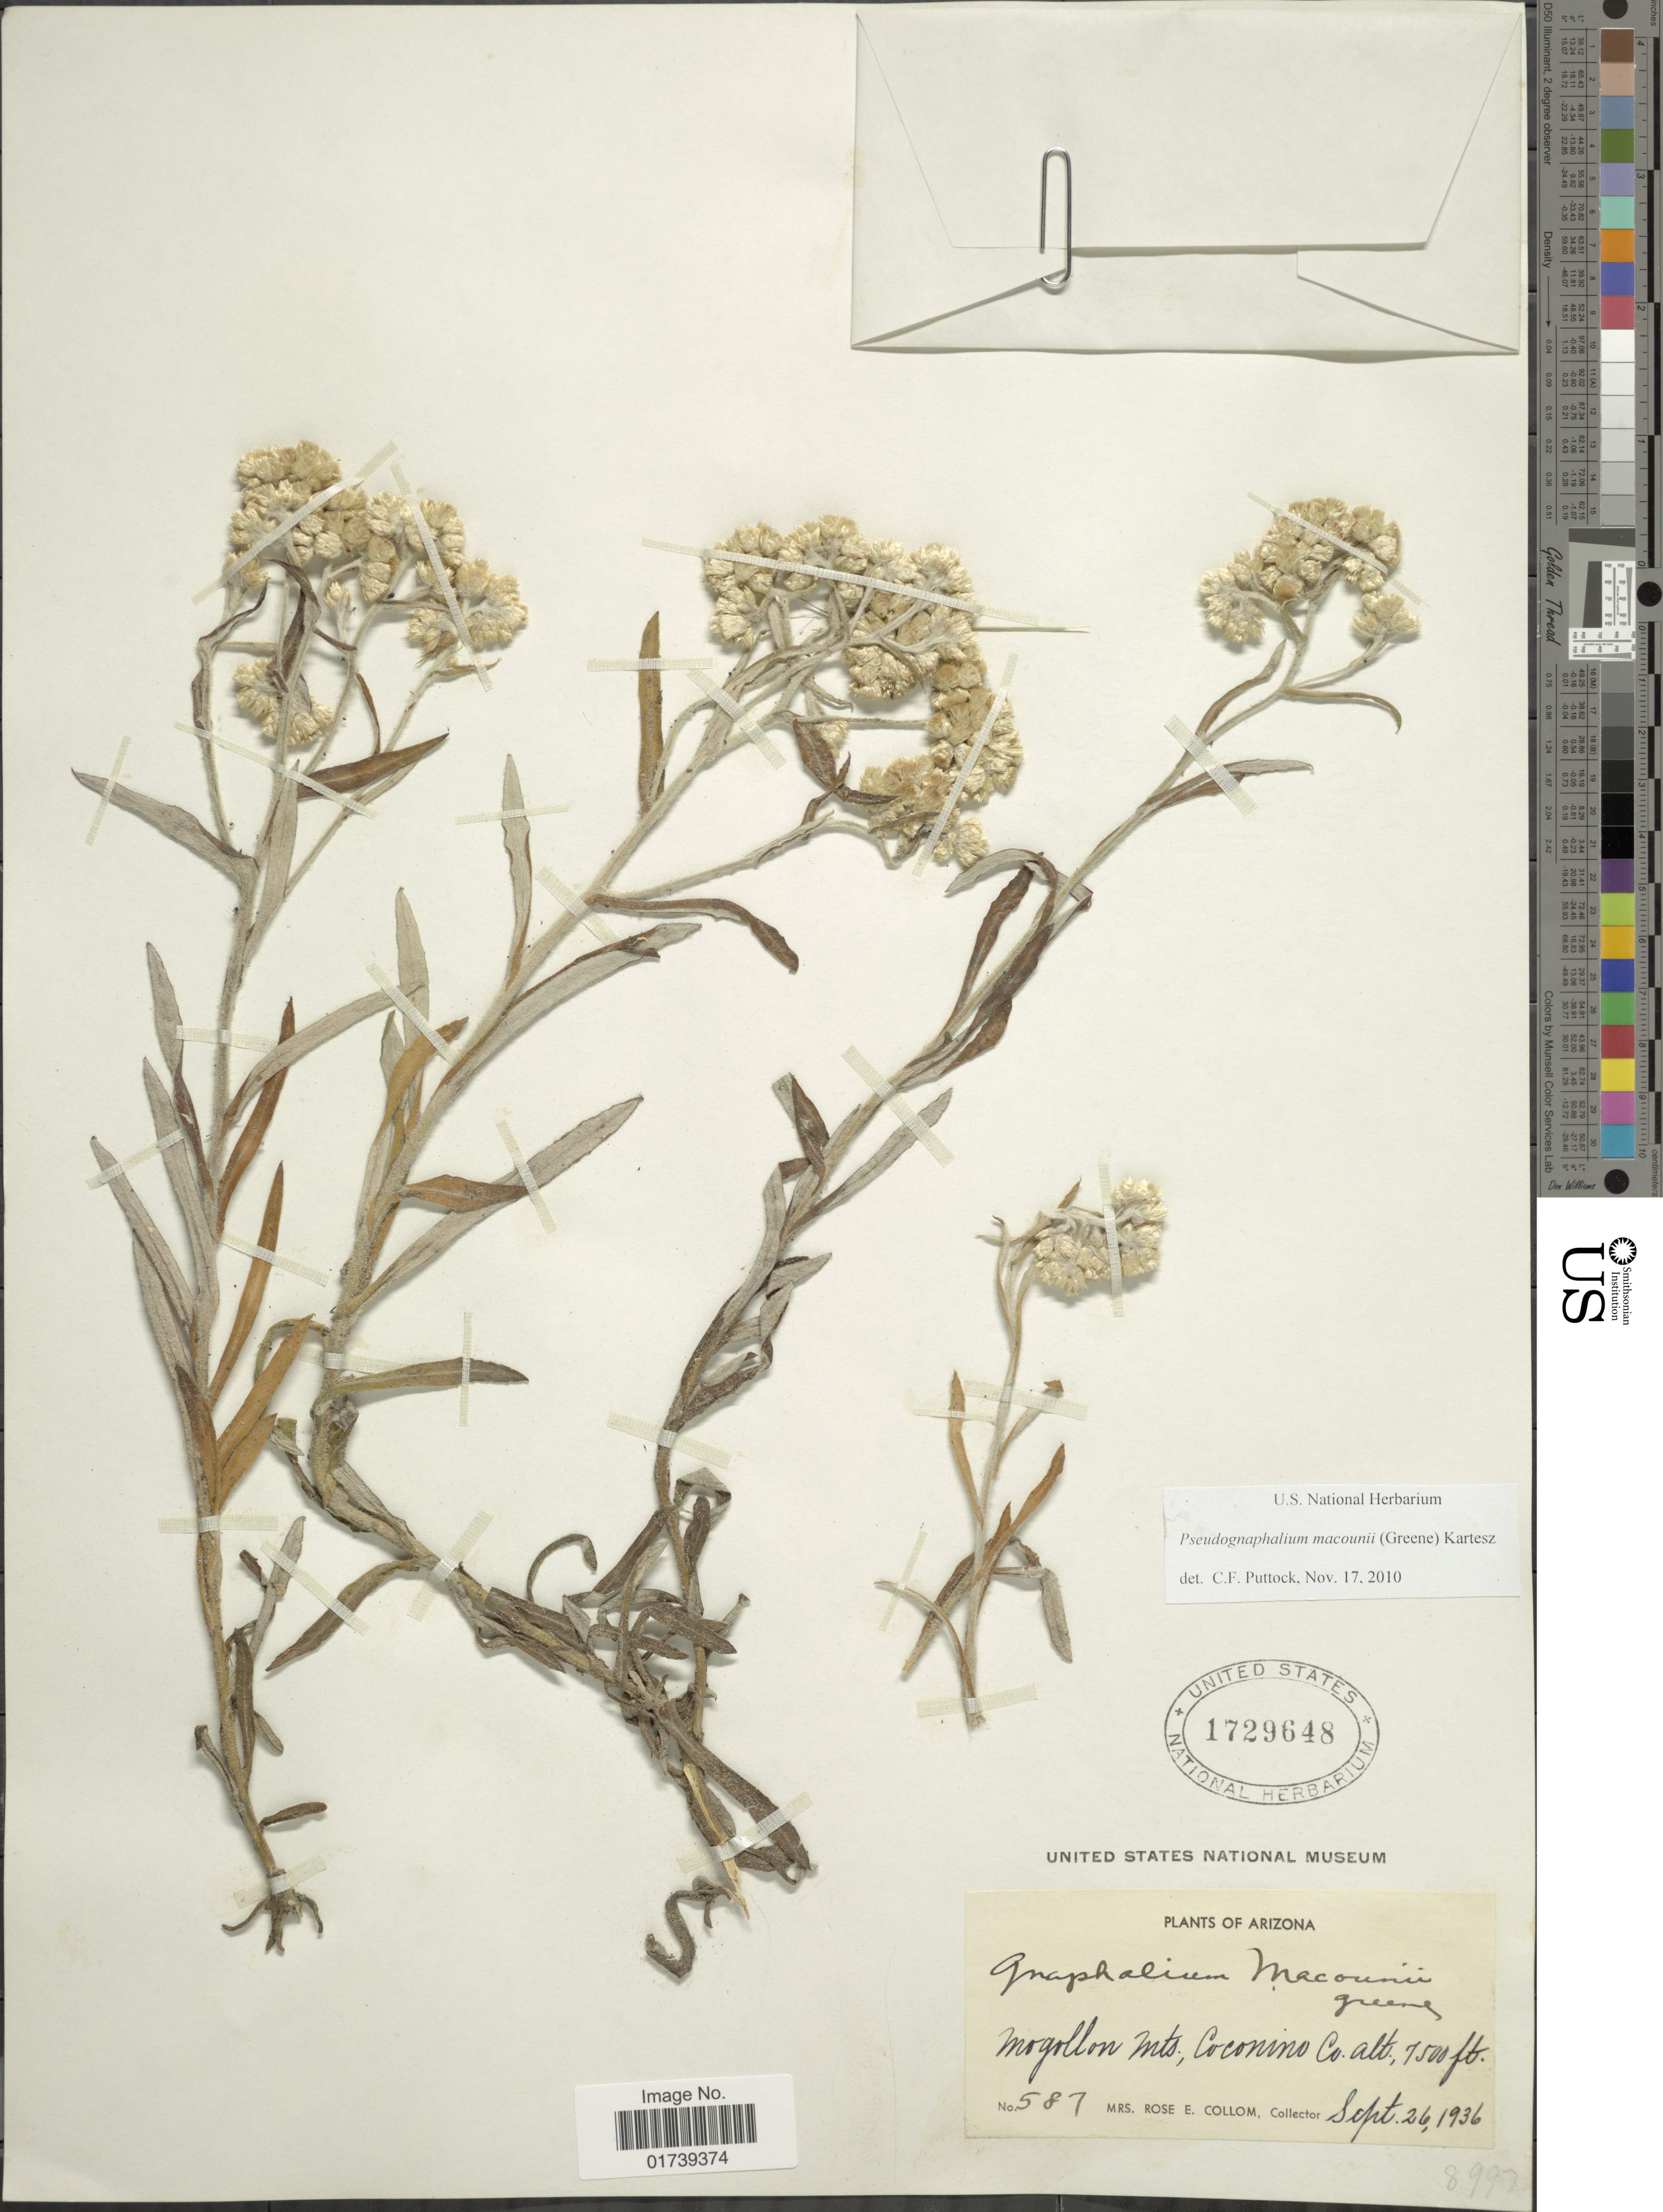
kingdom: Plantae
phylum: Tracheophyta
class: Magnoliopsida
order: Asterales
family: Asteraceae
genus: Pseudognaphalium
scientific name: Pseudognaphalium macounii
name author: (Greene) Kartesz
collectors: R. E. Collom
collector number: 587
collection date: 1936-09-26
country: United States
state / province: Arizona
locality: Mogollon mts., Coconino Co.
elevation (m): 2286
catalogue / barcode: US 1729648